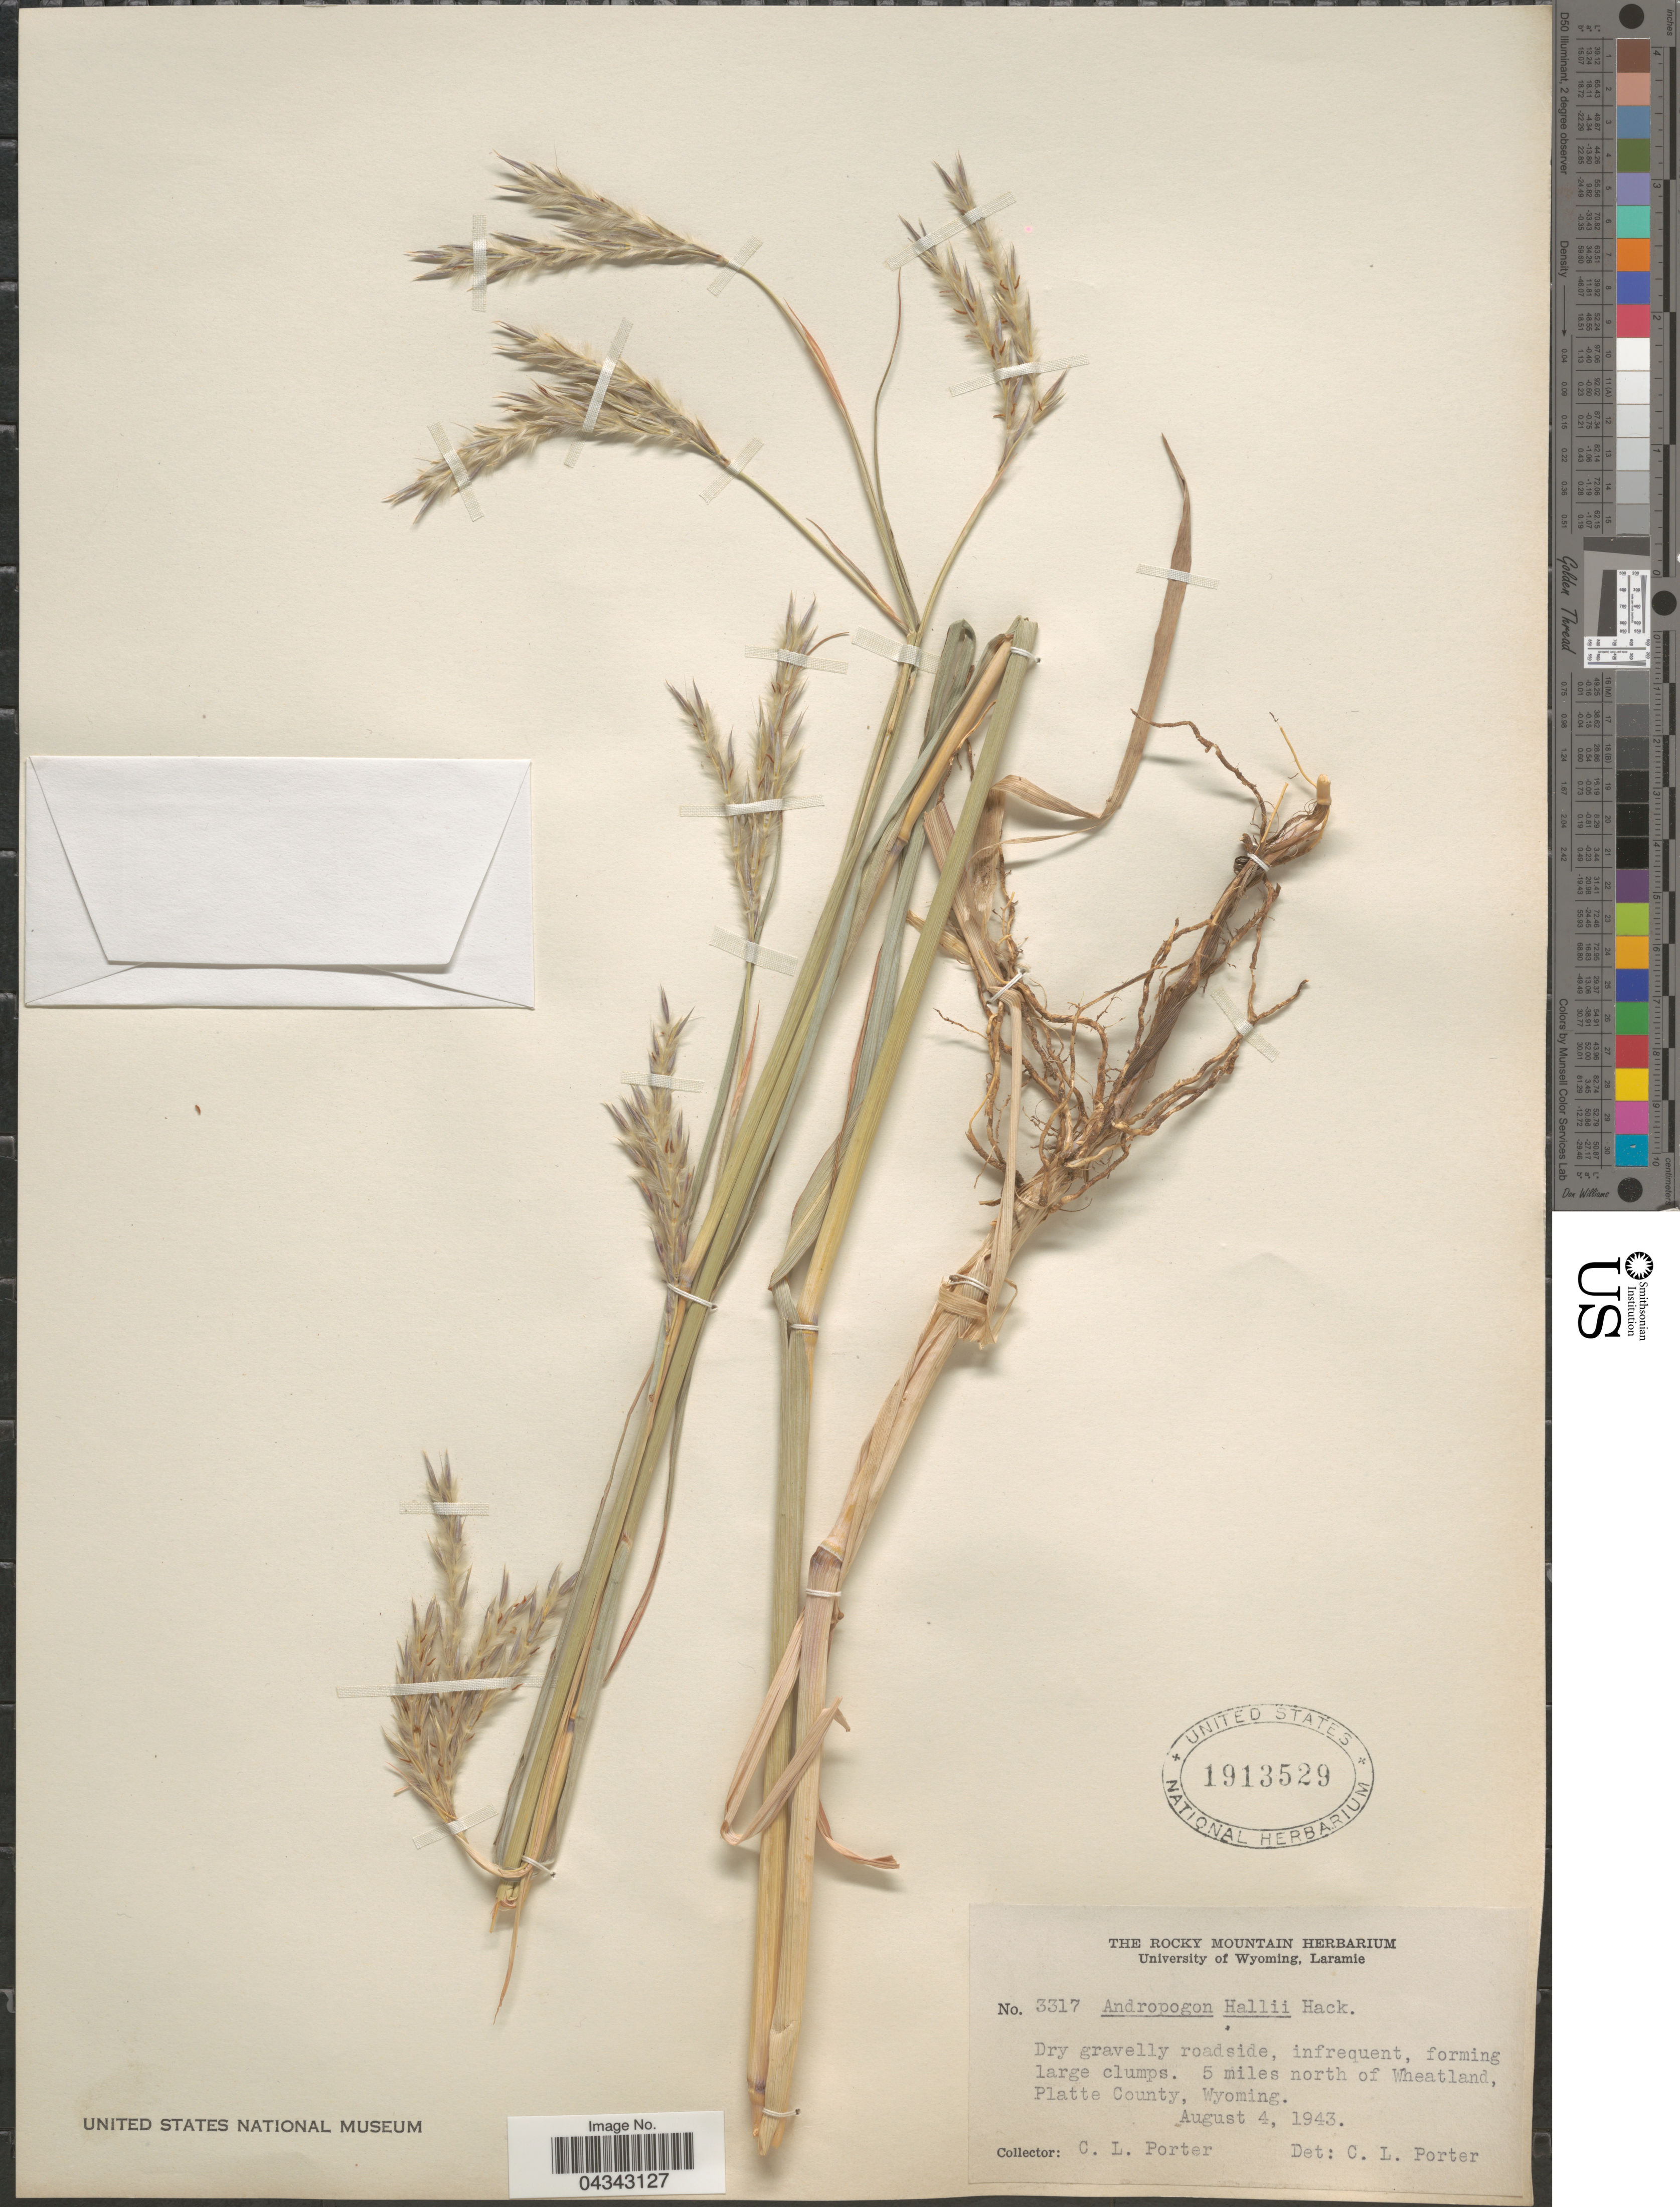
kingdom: Plantae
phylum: Tracheophyta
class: Liliopsida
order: Poales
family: Poaceae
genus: Andropogon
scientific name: Andropogon gerardii subsp. hallii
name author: (Hack.) Wipff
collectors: C. L. Porter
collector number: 3317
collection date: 1943-08-04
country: United States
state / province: Wyoming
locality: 5 miles north of Wheatland, Platte County.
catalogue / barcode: US 1913529